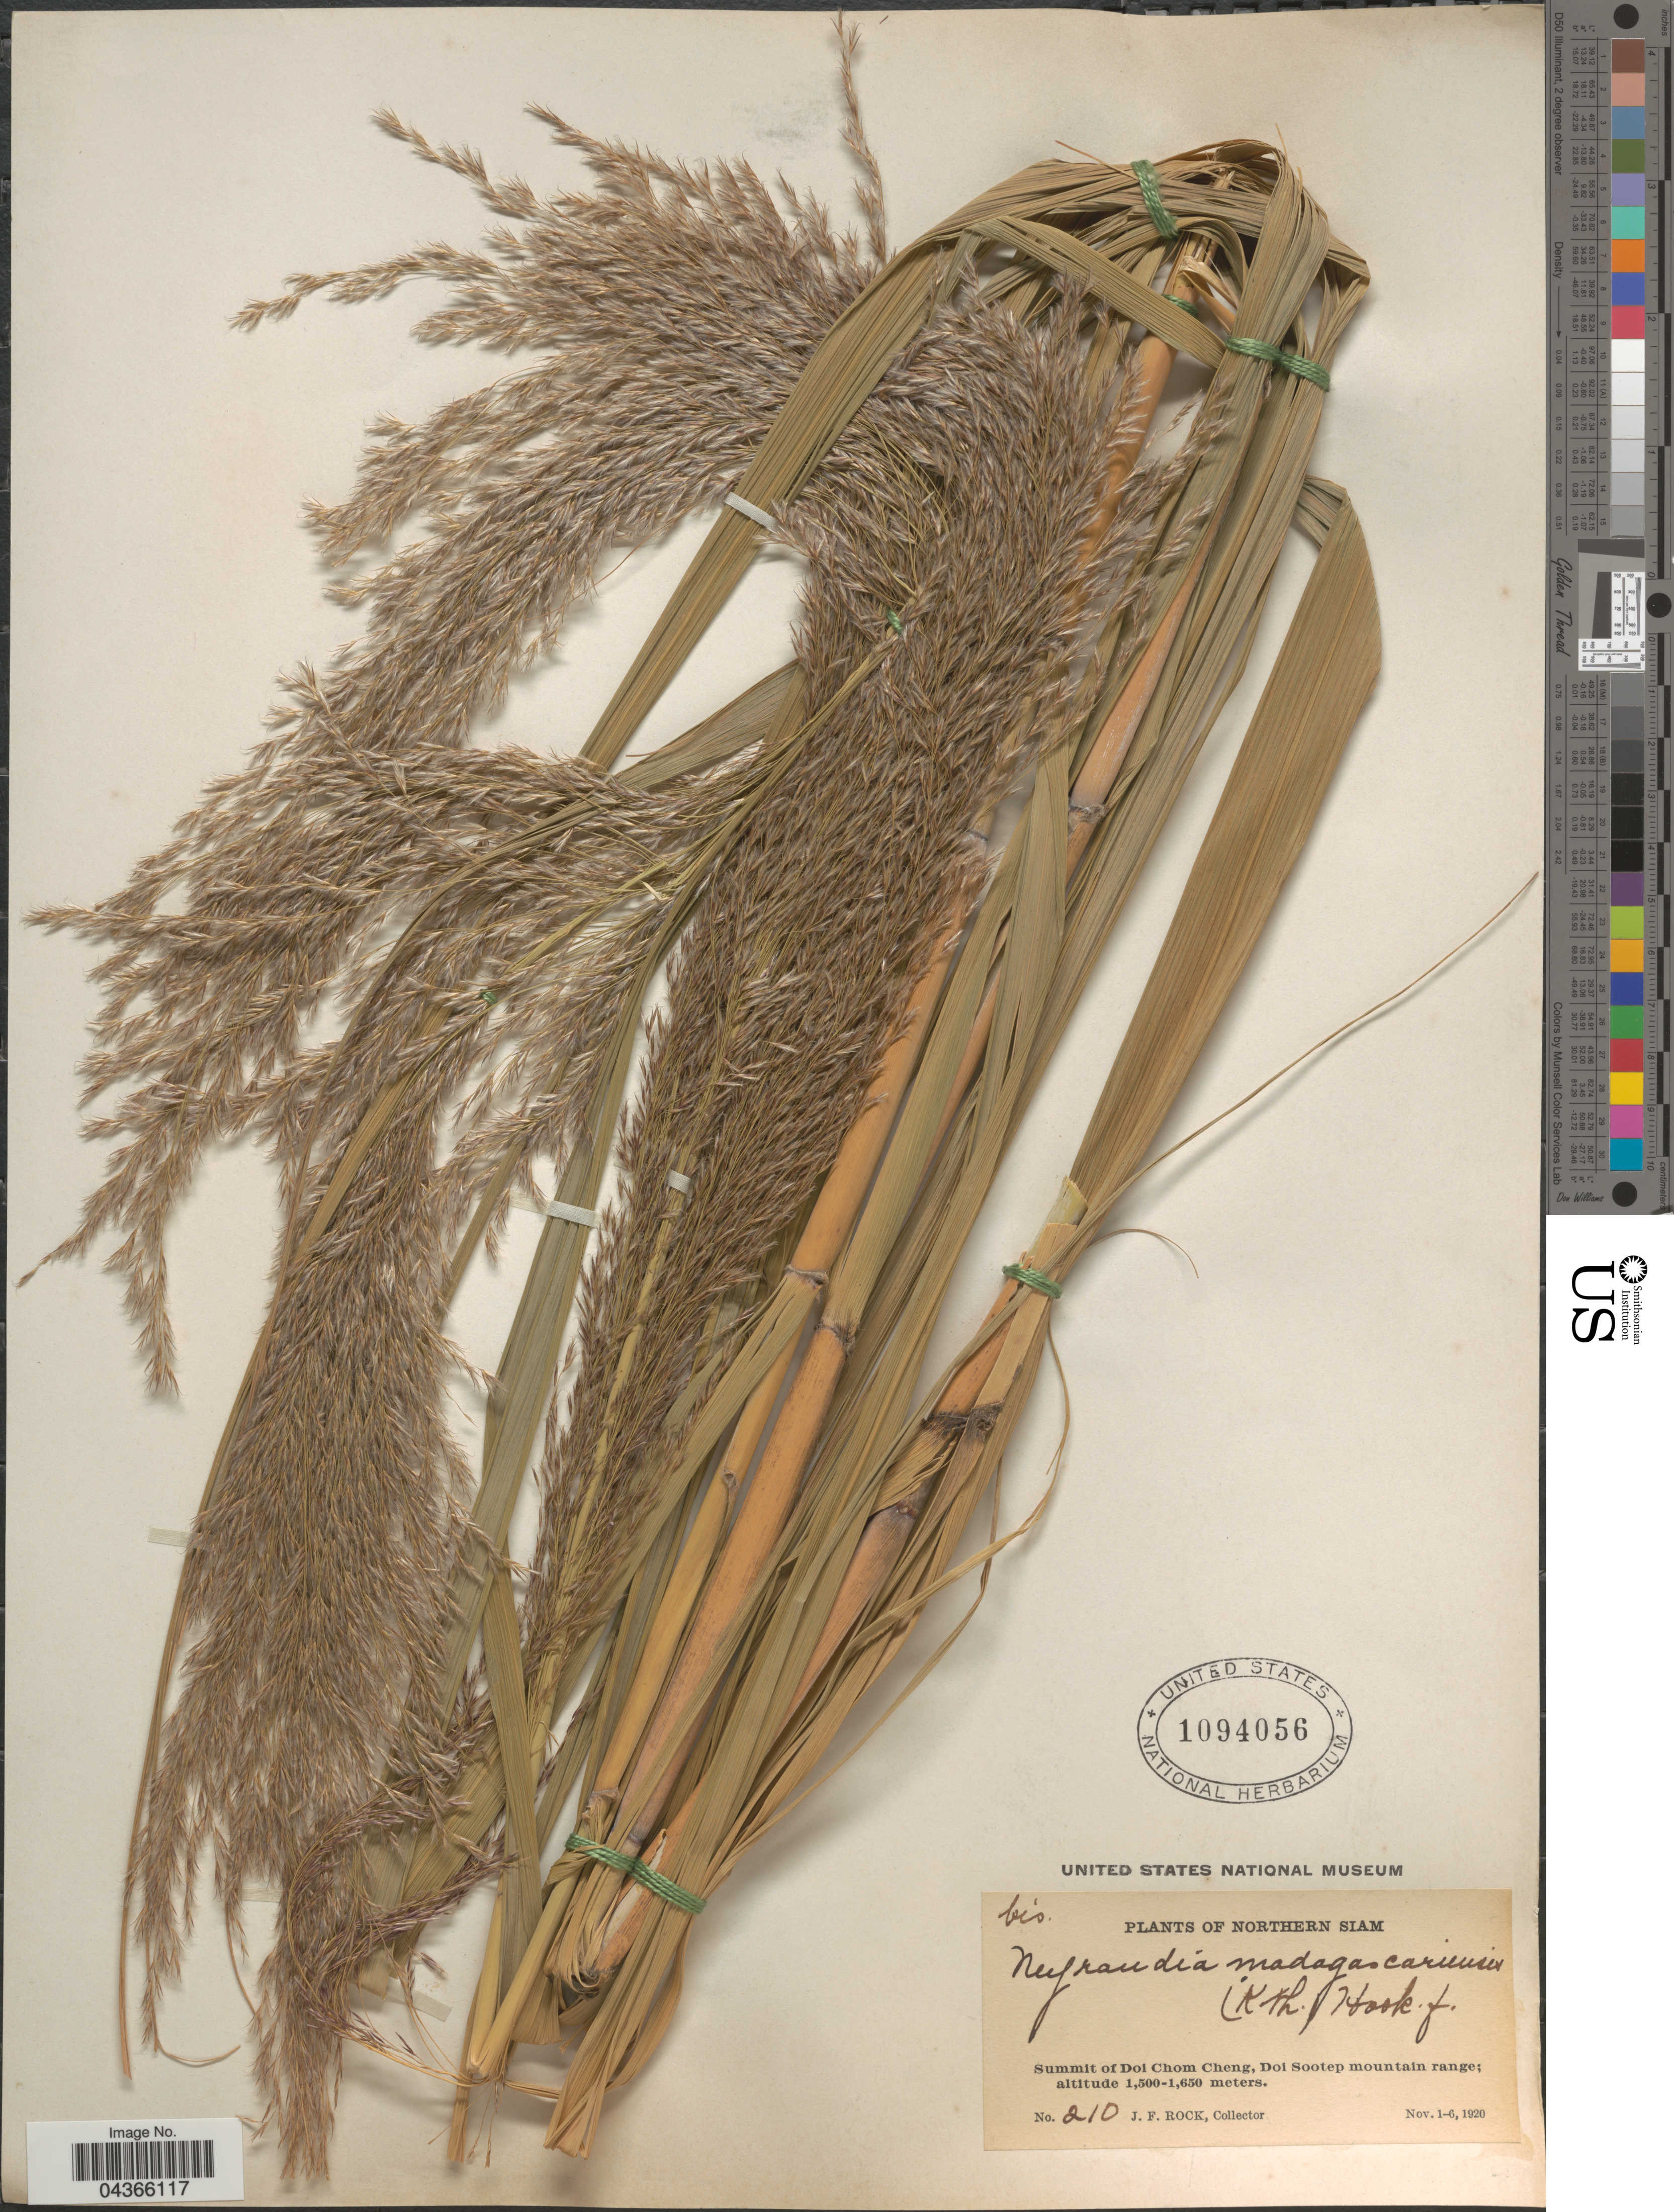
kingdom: Plantae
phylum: Tracheophyta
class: Liliopsida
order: Poales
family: Poaceae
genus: Neyraudia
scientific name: Neyraudia arundinacea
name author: (L.) Henr.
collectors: J. Rock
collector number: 210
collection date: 1920-11-01/1920-11-06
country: Thailand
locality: Northern Siam. Summit of Doi Chom Cheng, Doi Sootep mountain range.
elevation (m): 1500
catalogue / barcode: US 1094056